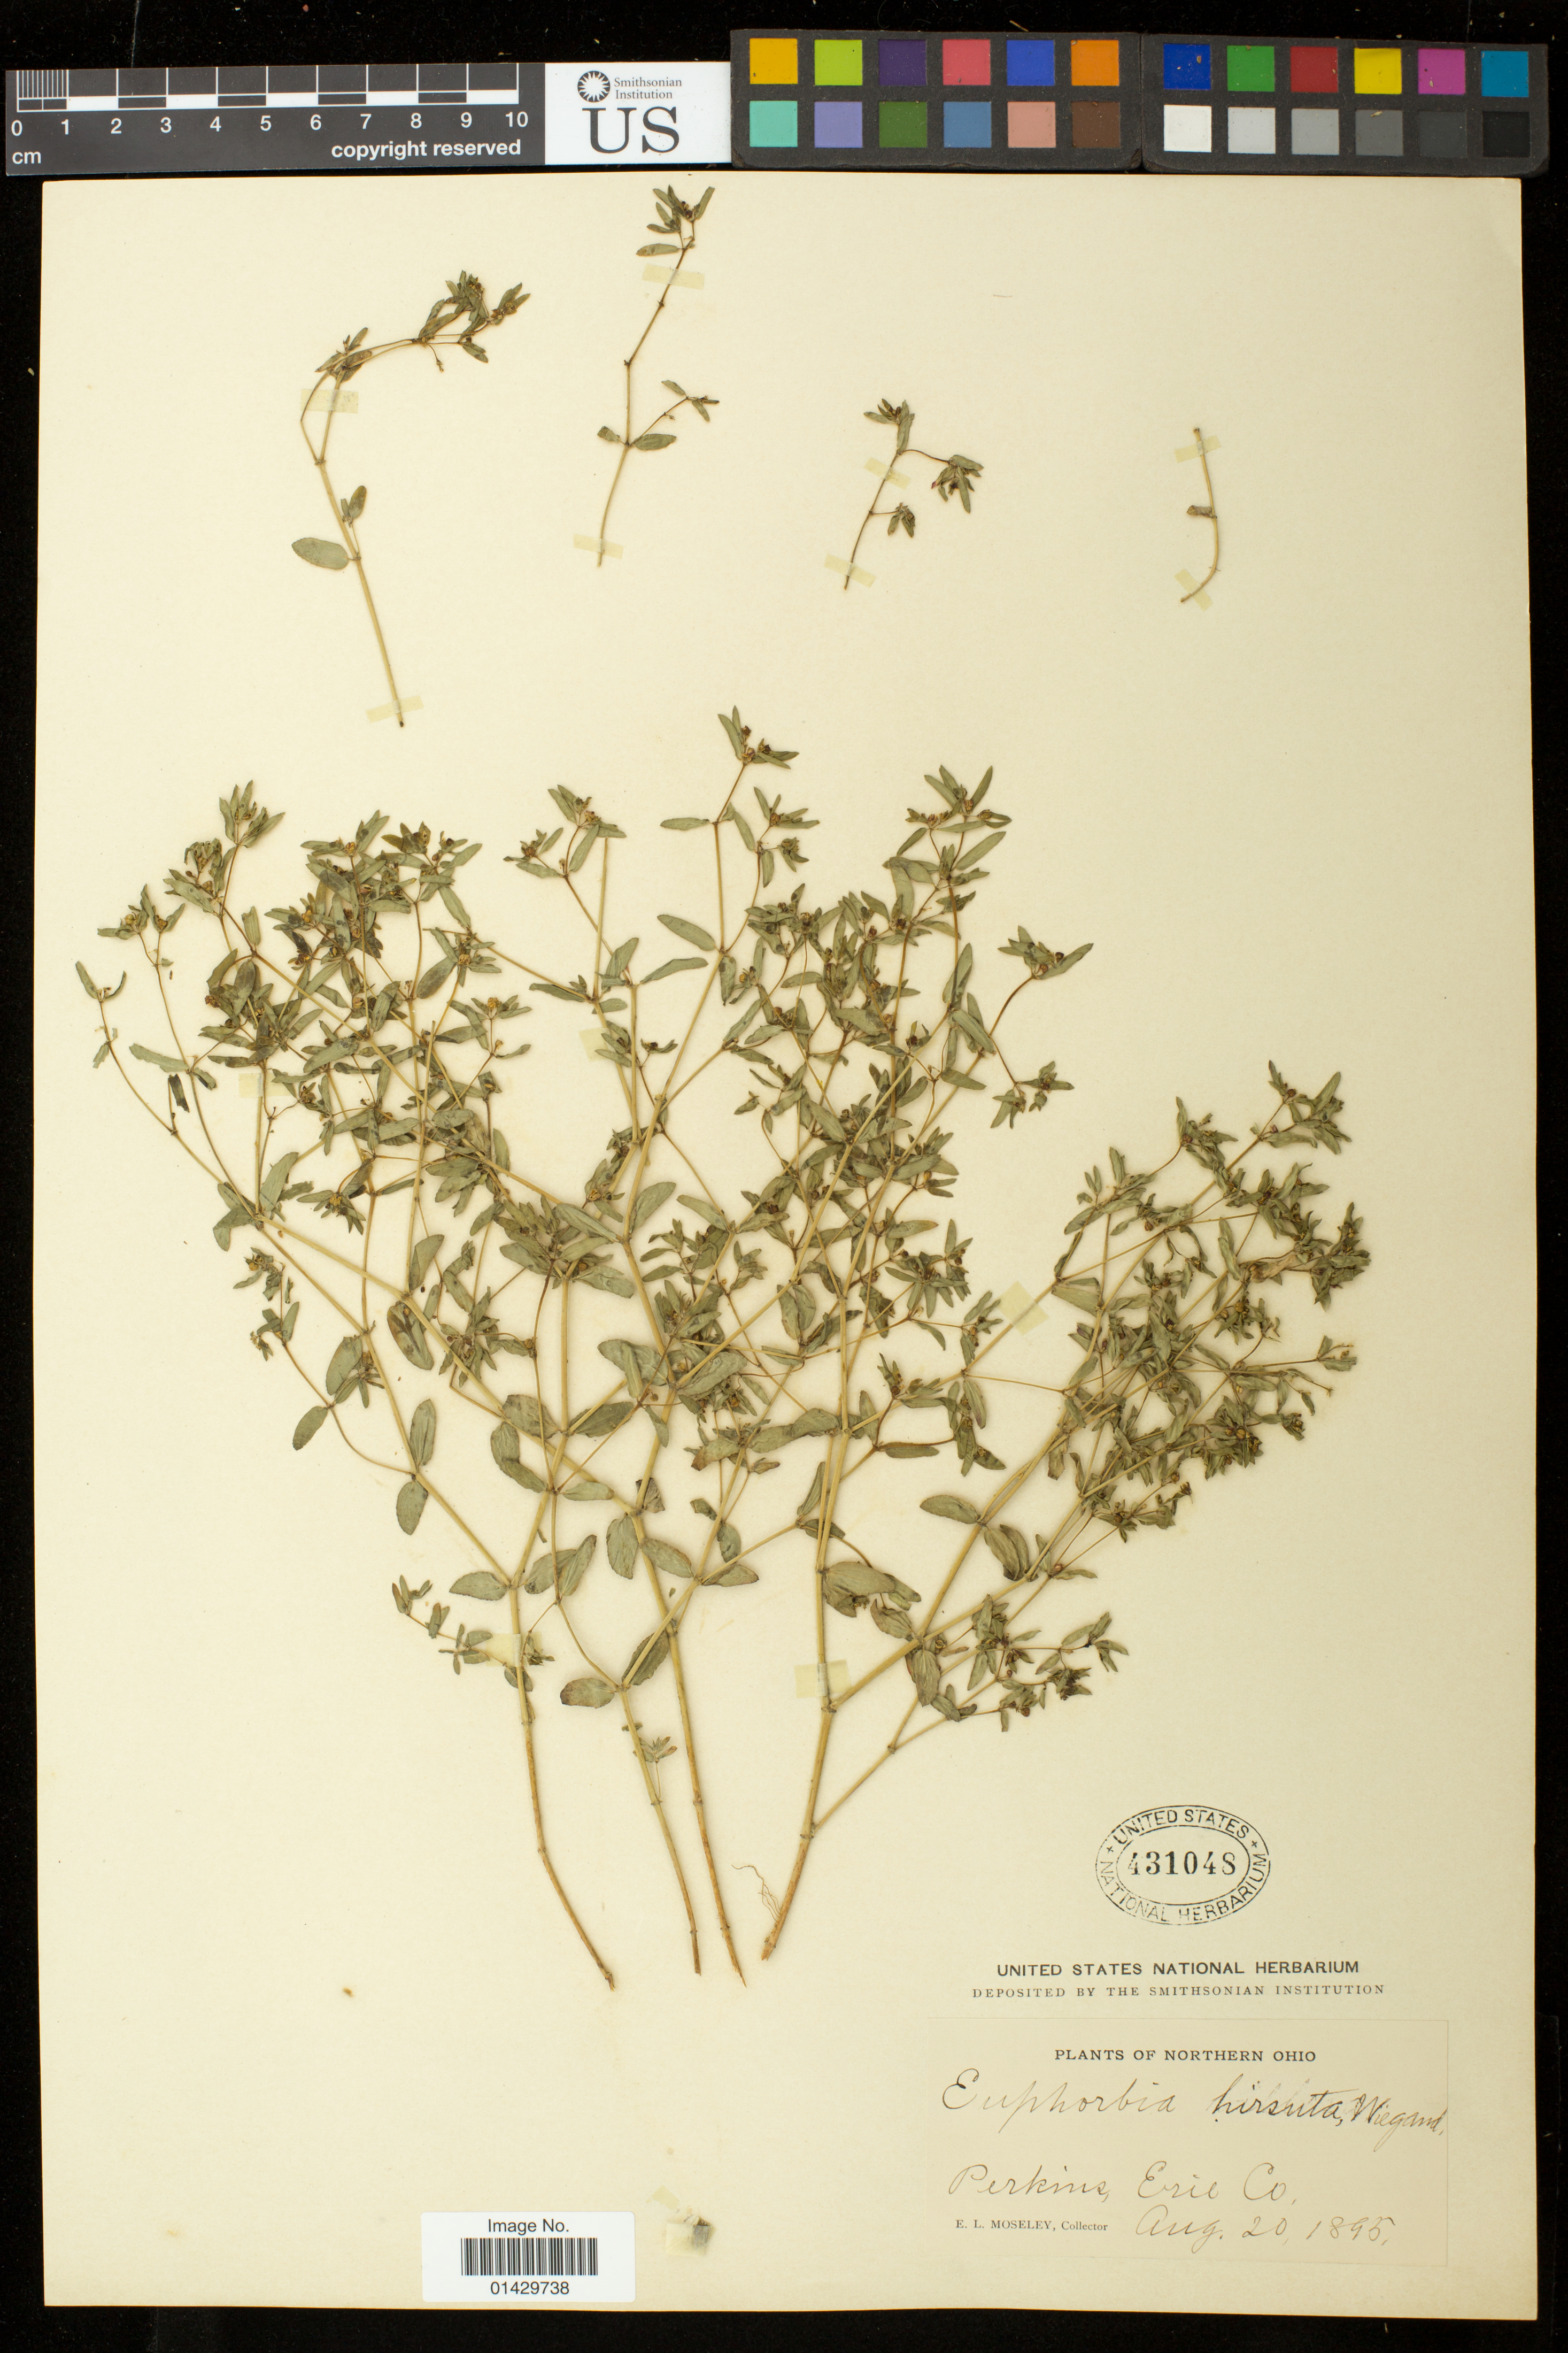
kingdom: Plantae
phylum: Tracheophyta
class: Magnoliopsida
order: Malpighiales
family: Euphorbiaceae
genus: Euphorbia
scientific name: Euphorbia vermiculata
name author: Raf.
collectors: E. Moseley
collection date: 1895-08-20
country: United States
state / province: Ohio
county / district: Erie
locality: Perkins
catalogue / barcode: US 431048